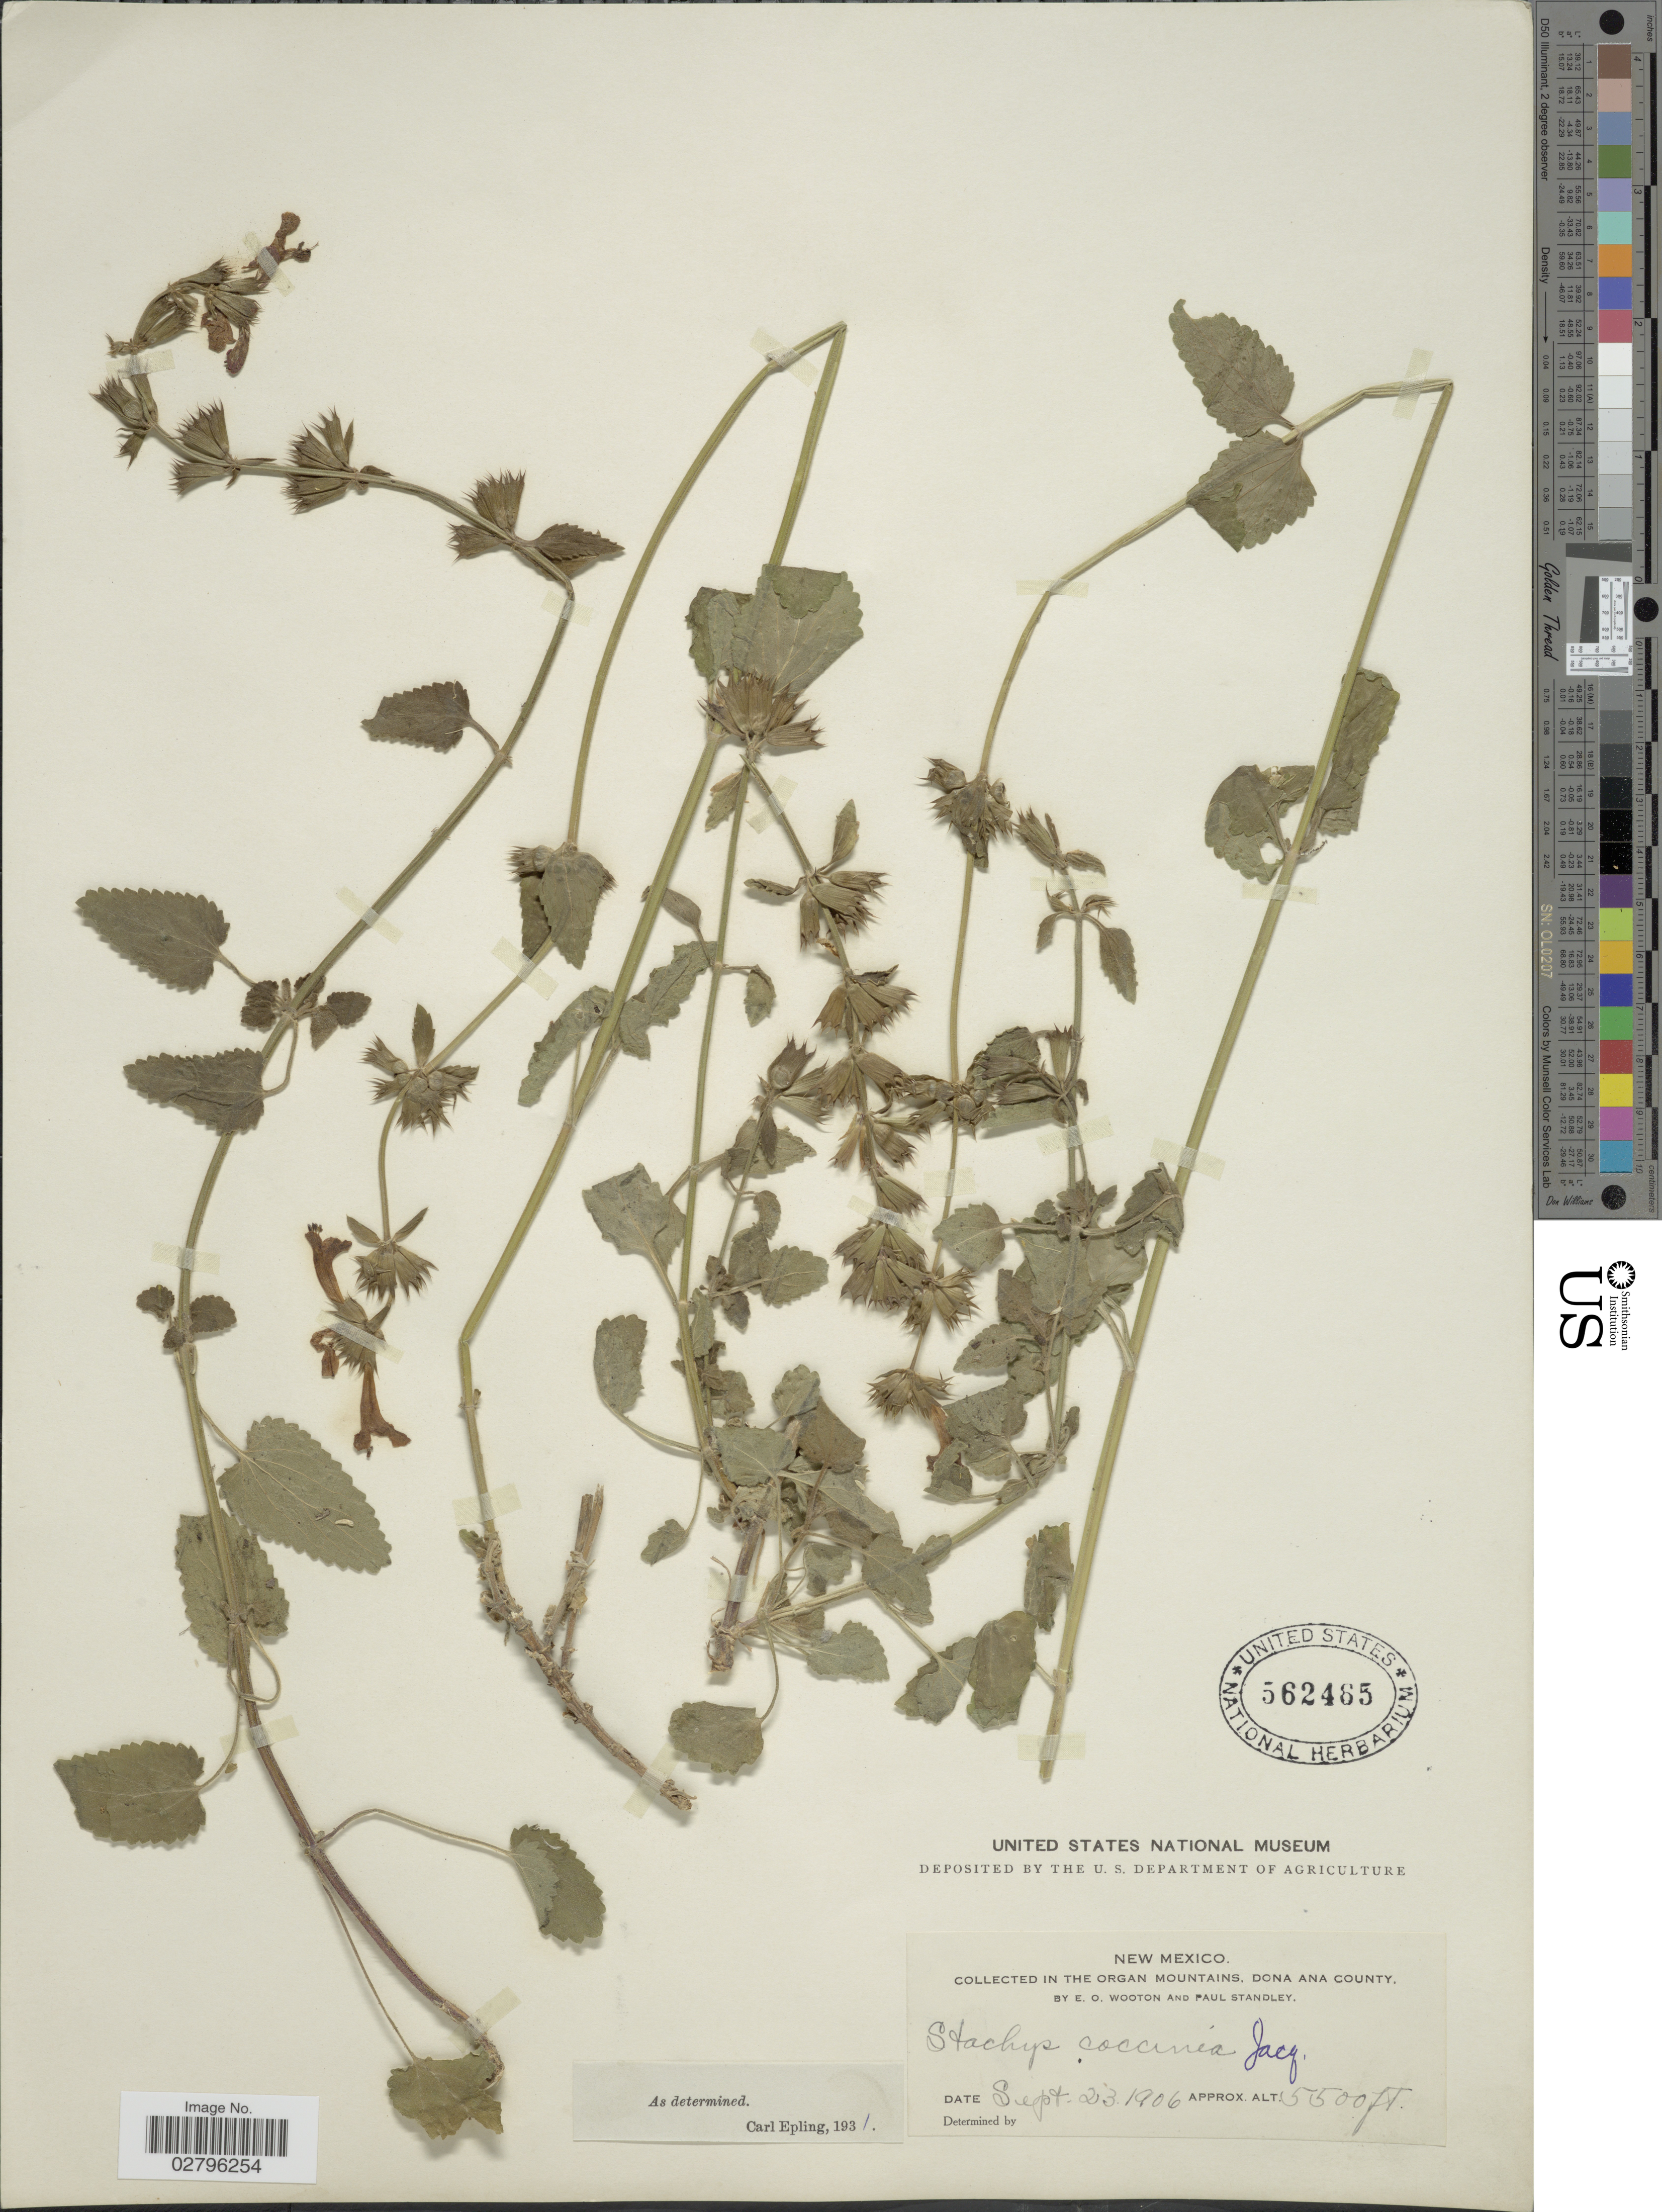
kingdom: Plantae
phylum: Tracheophyta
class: Magnoliopsida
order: Lamiales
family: Lamiaceae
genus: Stachys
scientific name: Stachys coccinea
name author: Ortega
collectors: E. O. Wooton & P. C. Standley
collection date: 1906-09-23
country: United States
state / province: New Mexico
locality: In the Organ Mountains, Dona Ana County.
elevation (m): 1676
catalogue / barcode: US 562465